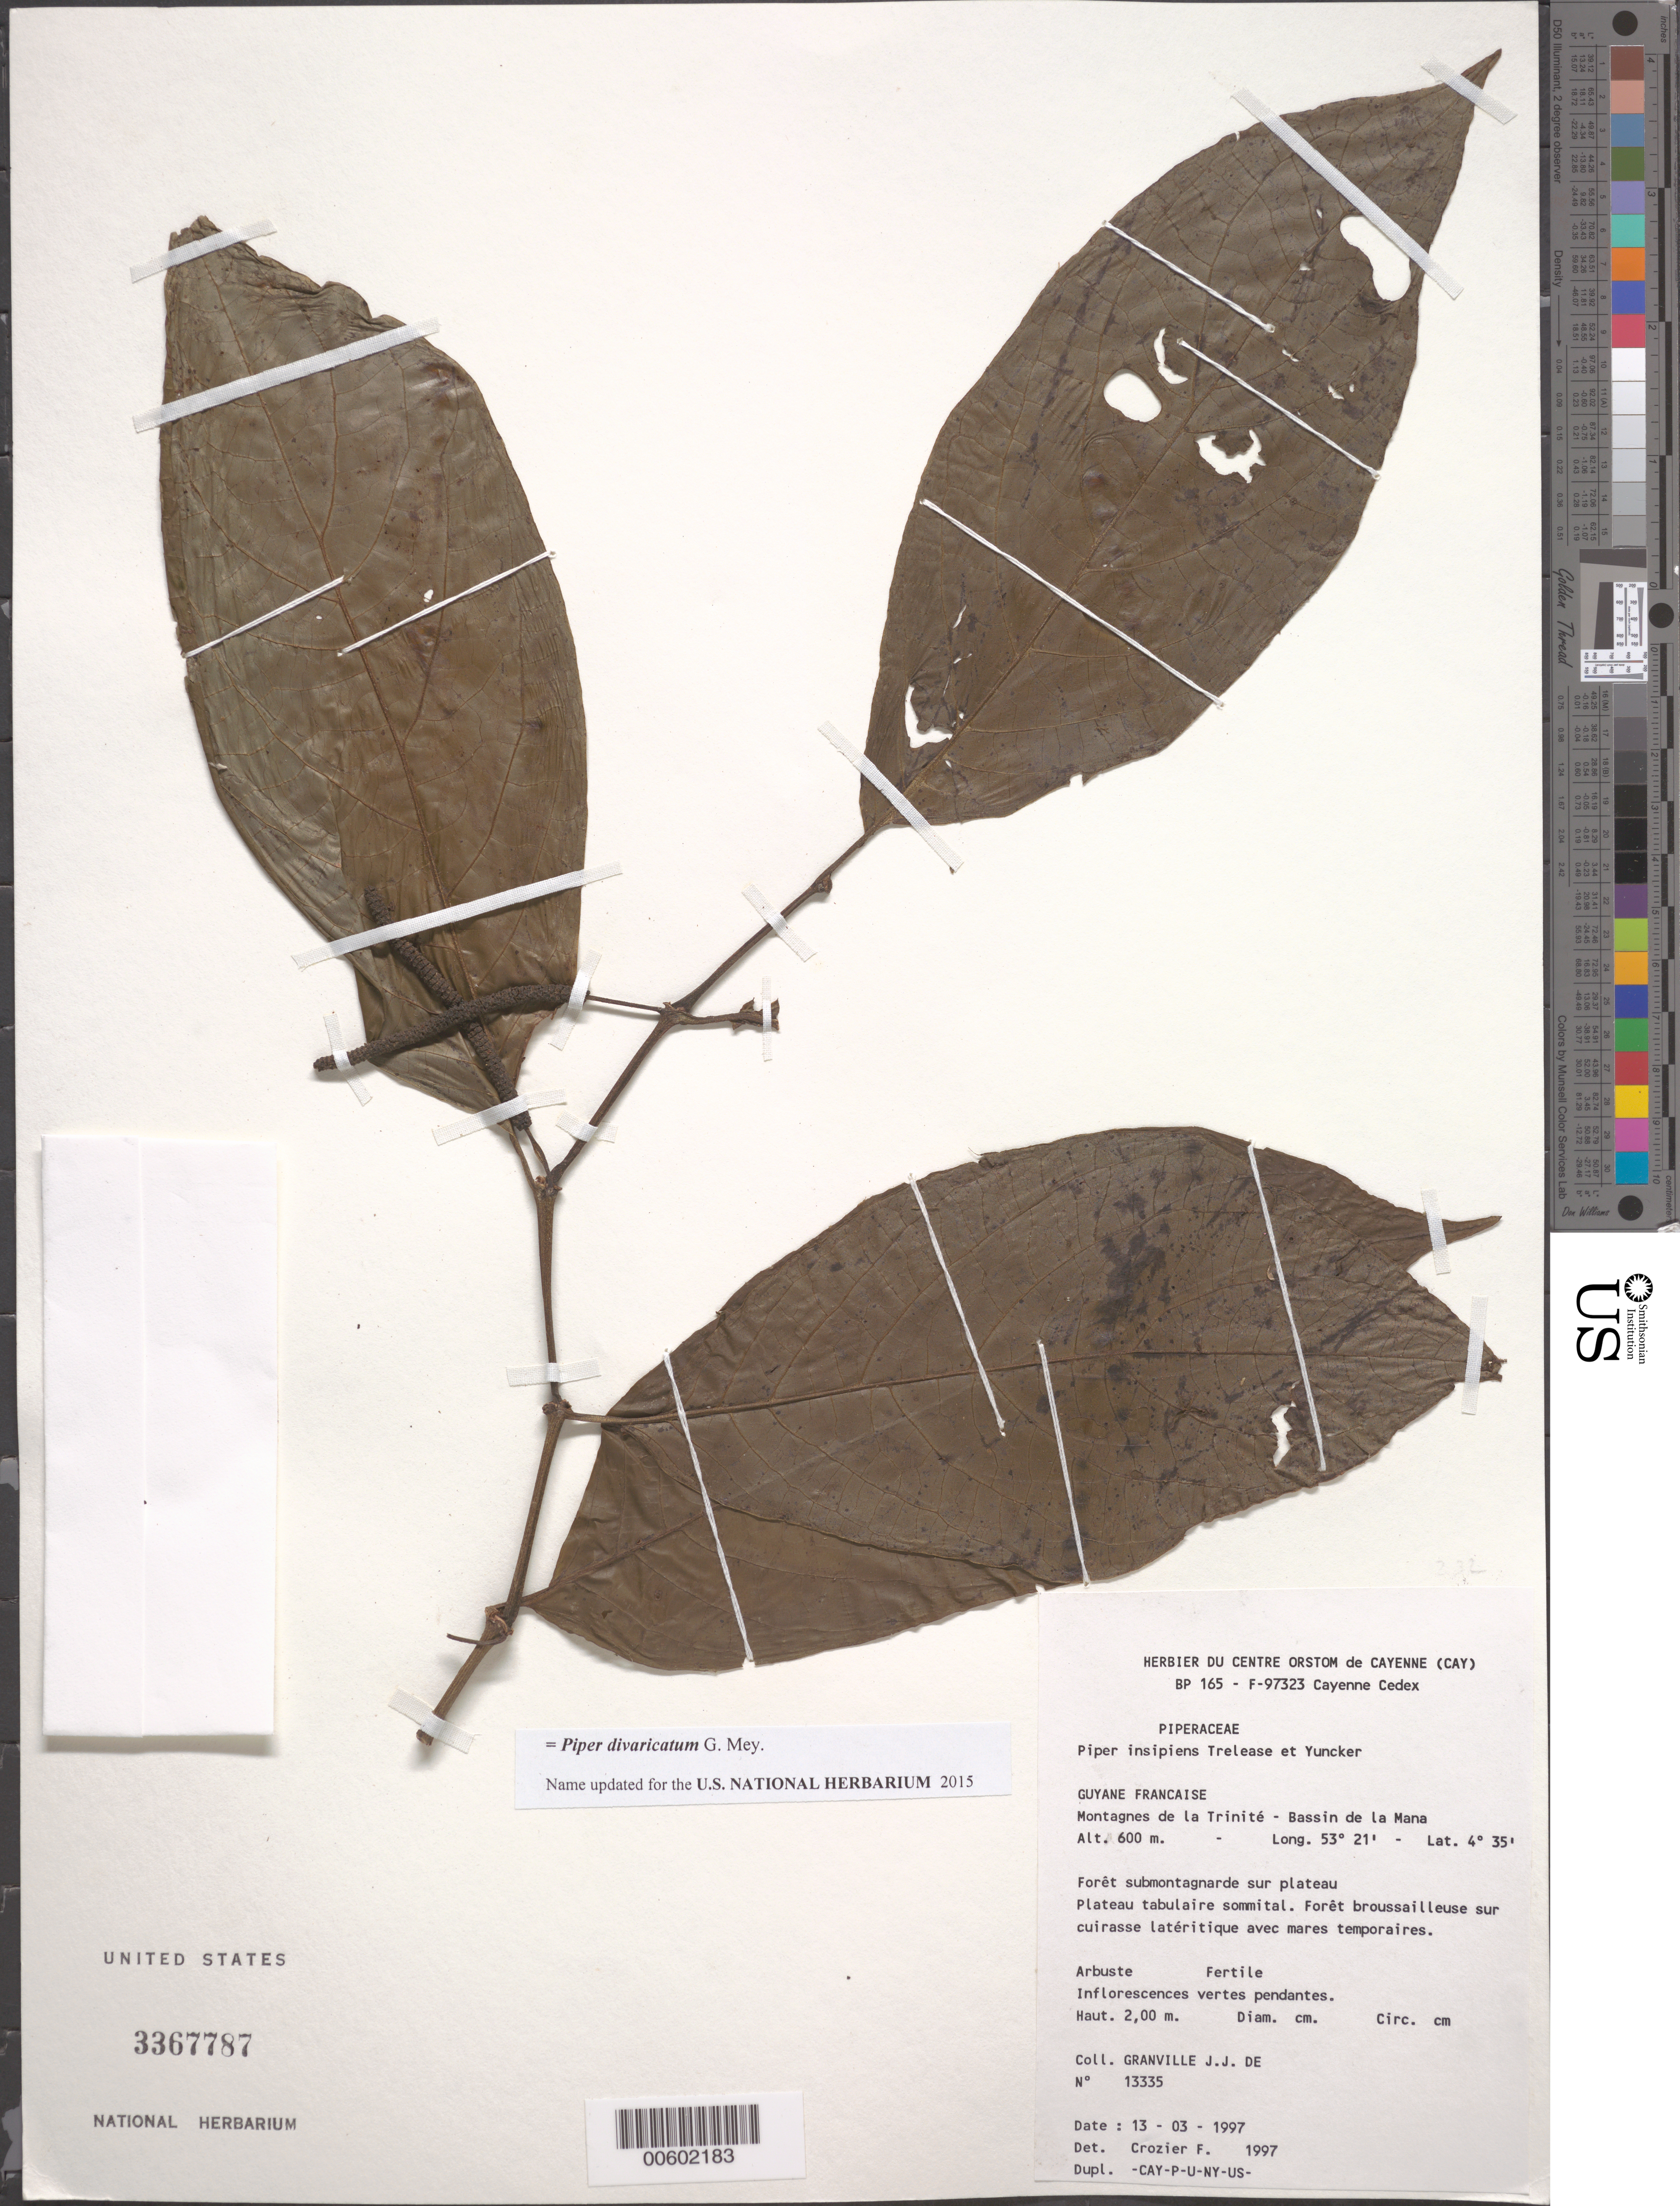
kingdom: Plantae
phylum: Tracheophyta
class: Magnoliopsida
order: Piperales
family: Piperaceae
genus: Piper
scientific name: Piper insipiens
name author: Trel. & Yunck.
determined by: Crozier, F.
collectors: J.-J. de Granville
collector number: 13335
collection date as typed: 13-Mar-97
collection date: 1997-03-13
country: French Guiana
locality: Montagnes de la Trinité, Bassin de la Mana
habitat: Forêt submontagnarde sur plateau. Plateau tabulaire sommital forêt Broussailleuse sur cuirasse latéritique avec mares temporiares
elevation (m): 600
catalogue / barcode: US 3367787